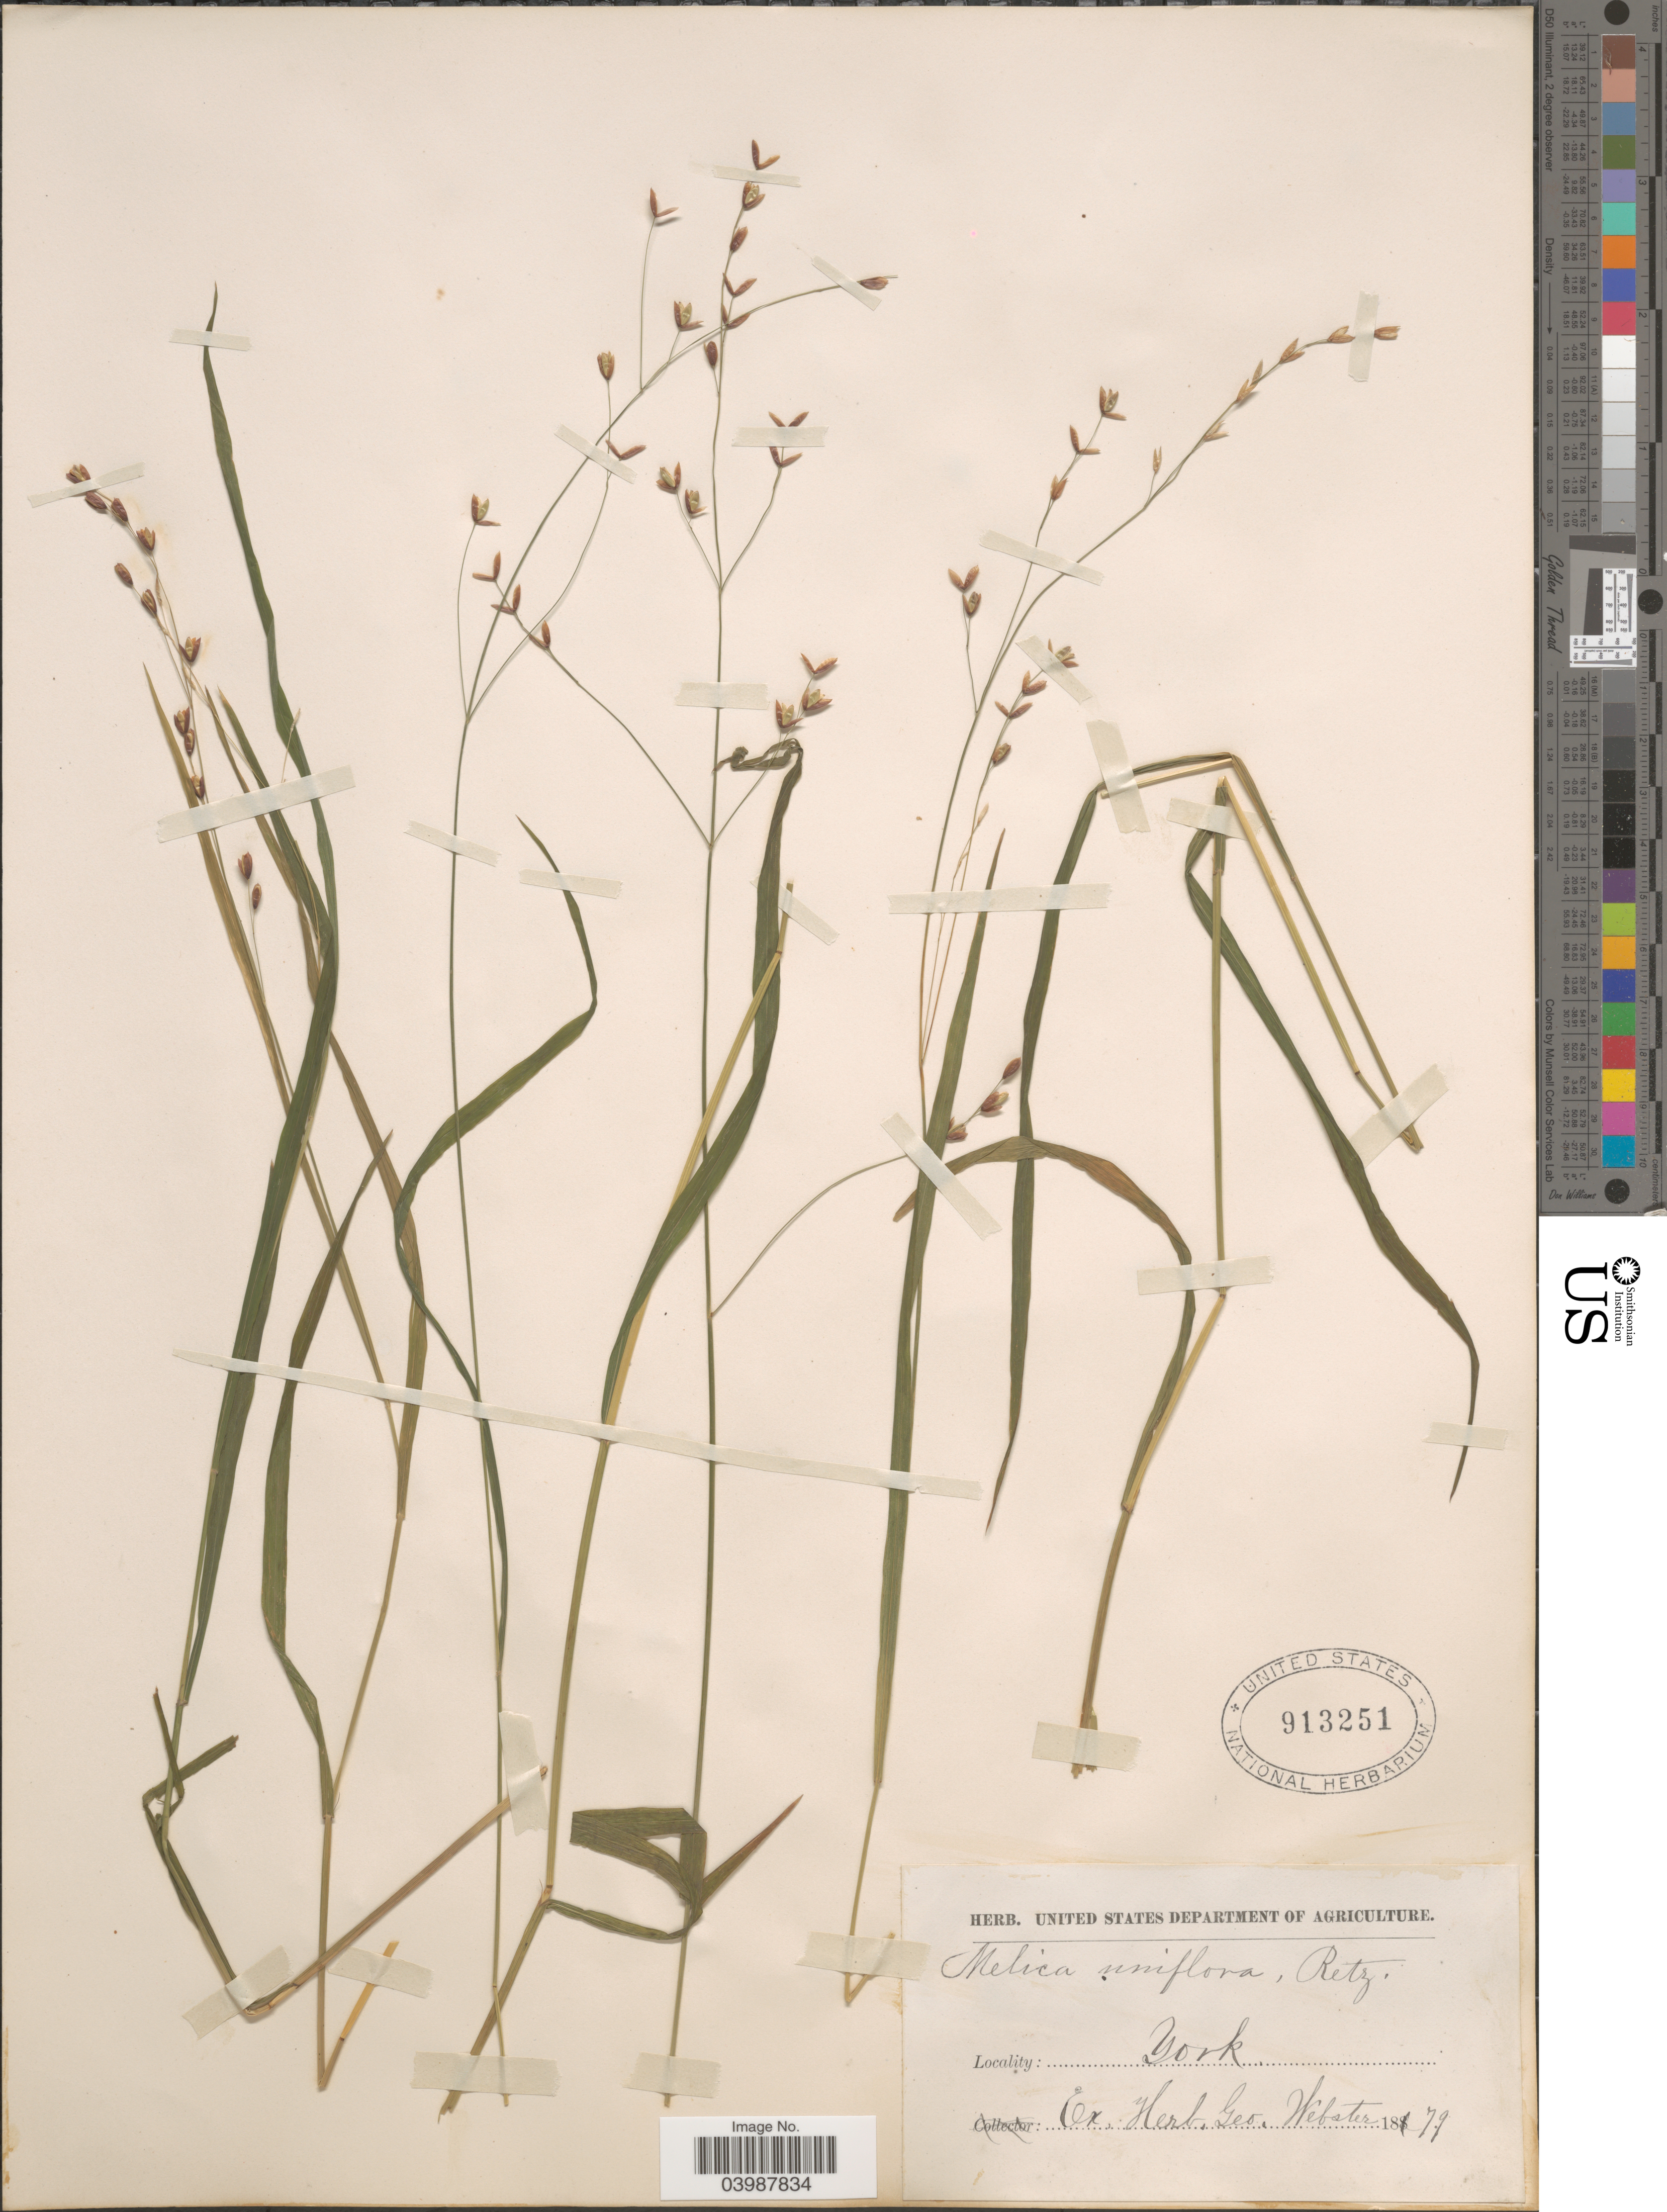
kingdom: Plantae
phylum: Tracheophyta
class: Liliopsida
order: Poales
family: Poaceae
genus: Melica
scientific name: Melica uniflora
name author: Retz.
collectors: ex herb. Geo. Webster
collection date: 1879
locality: York.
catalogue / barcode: US 913251